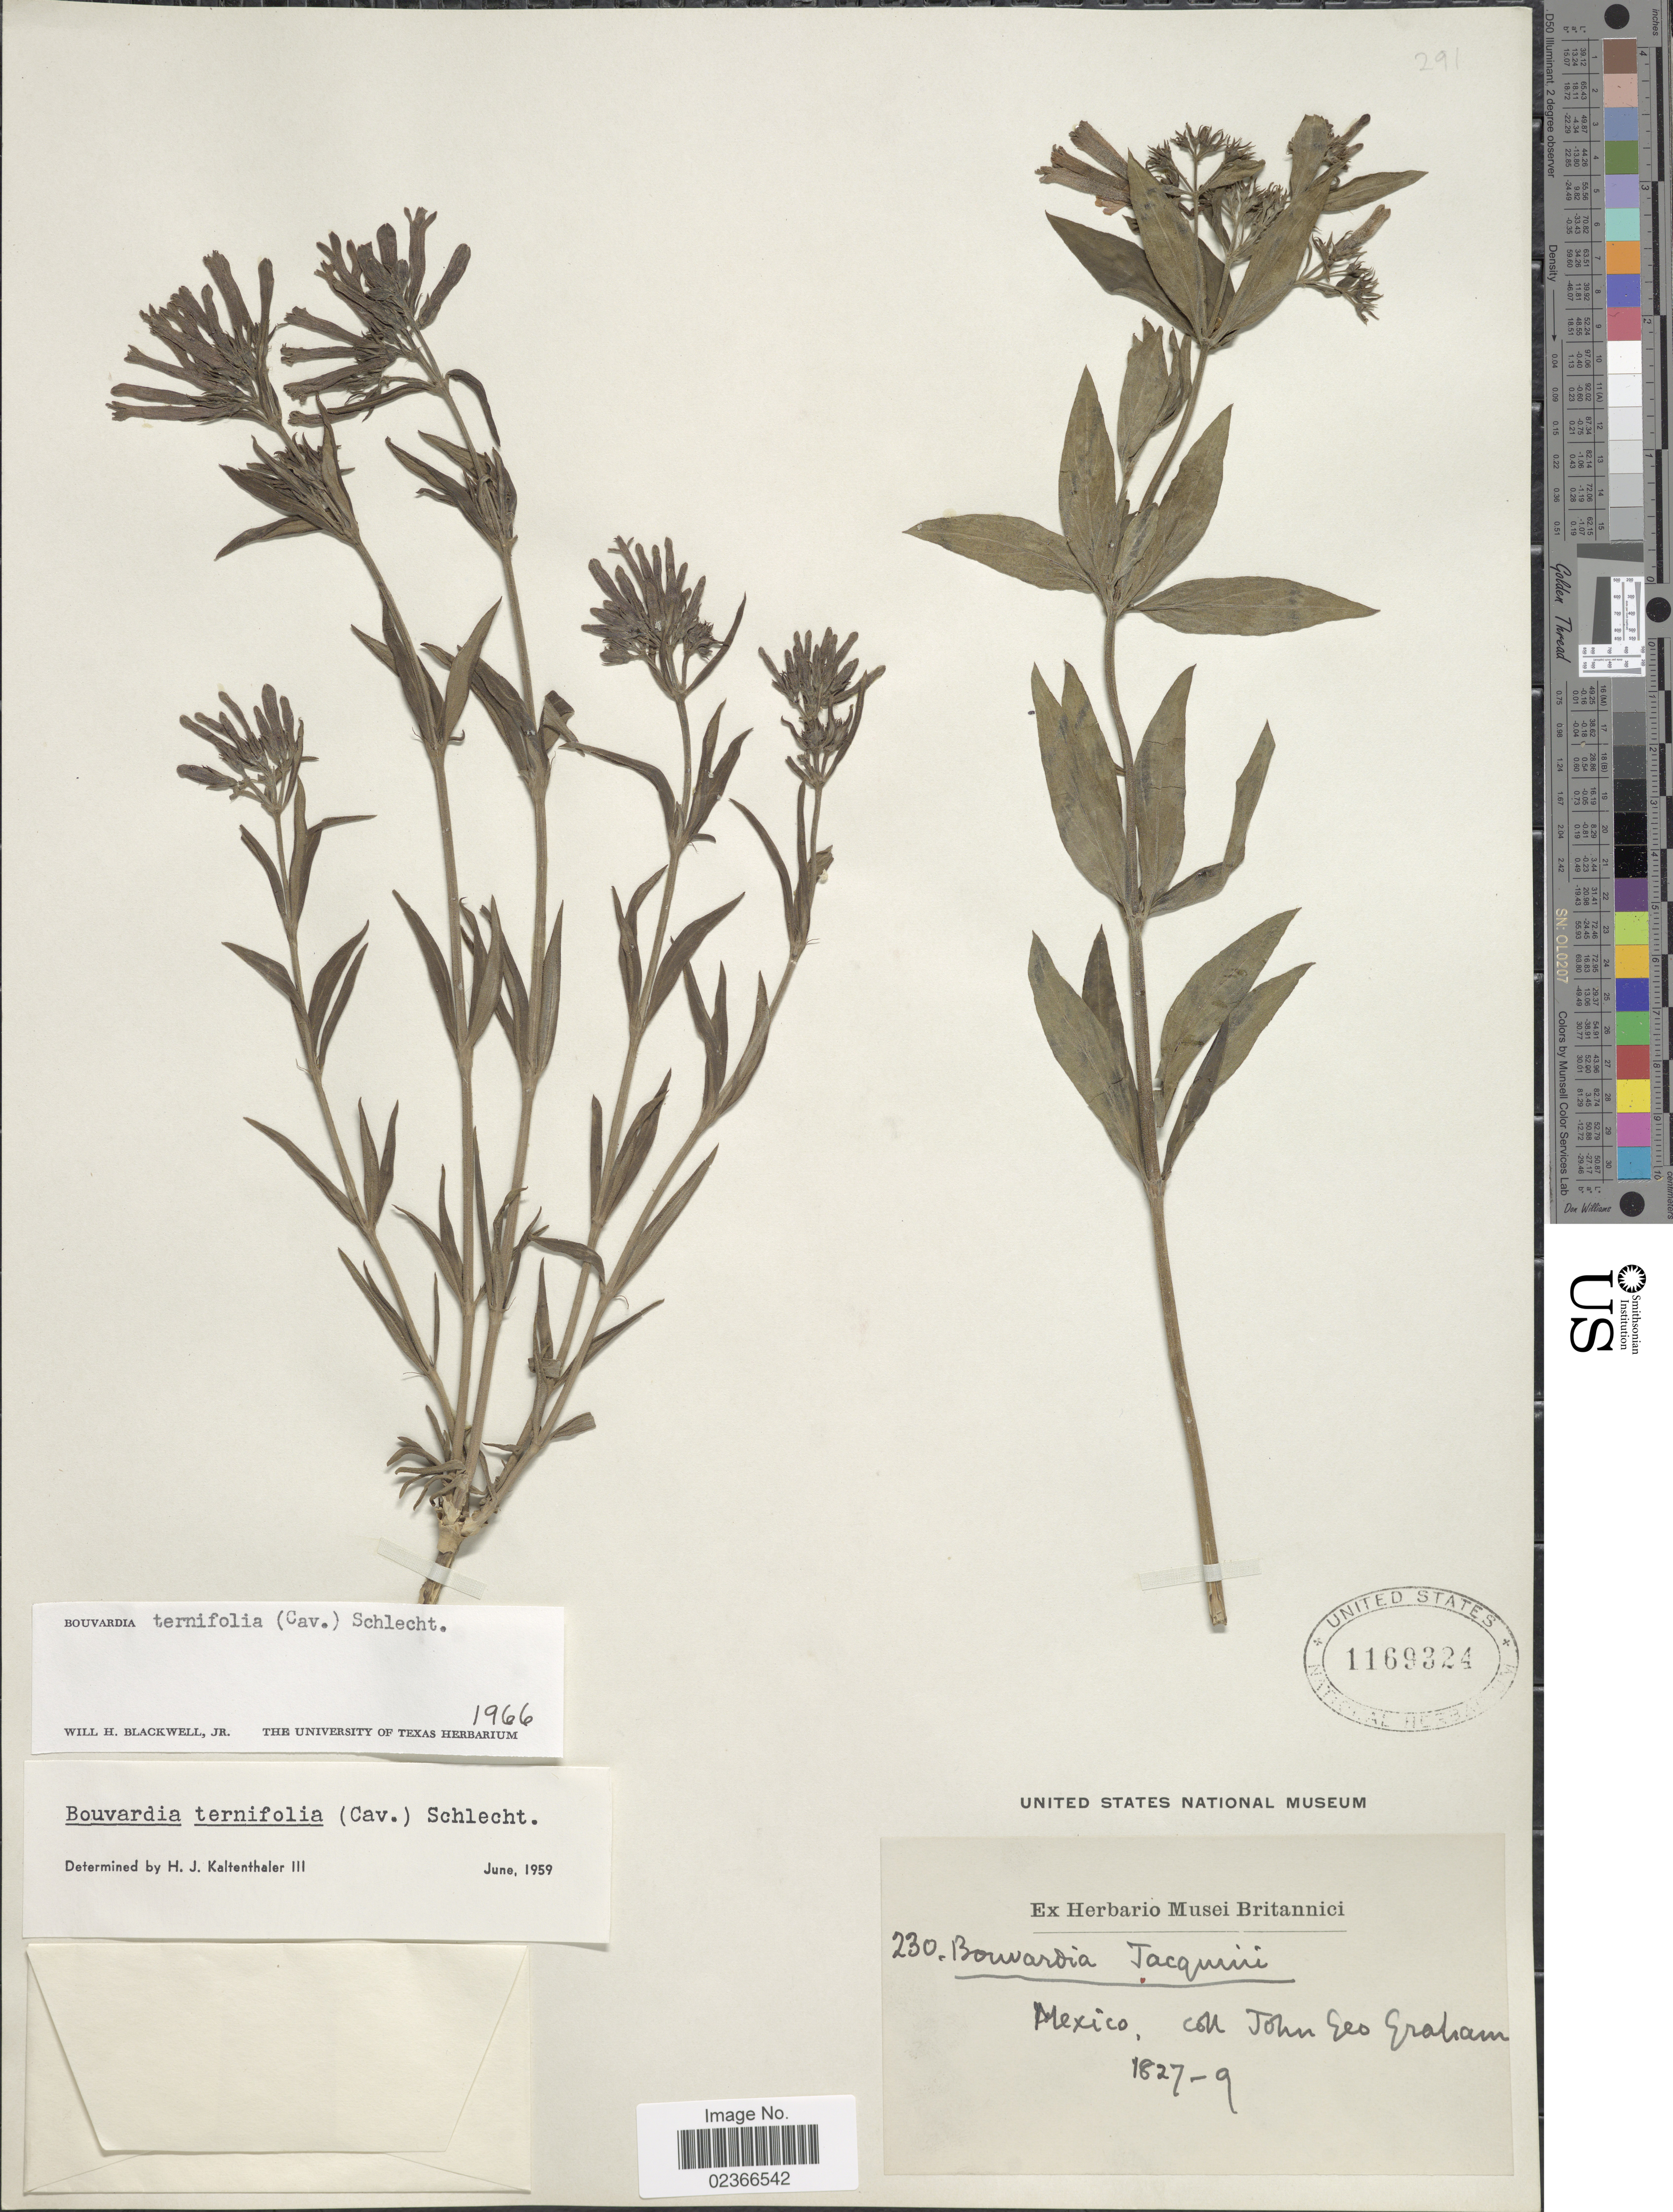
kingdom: Plantae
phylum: Tracheophyta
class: Magnoliopsida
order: Gentianales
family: Rubiaceae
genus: Bouvardia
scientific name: Bouvardia ternifolia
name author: (Cav.) Schltdl.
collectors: J. Graham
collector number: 230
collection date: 1827-09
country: Mexico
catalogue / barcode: US 1169324